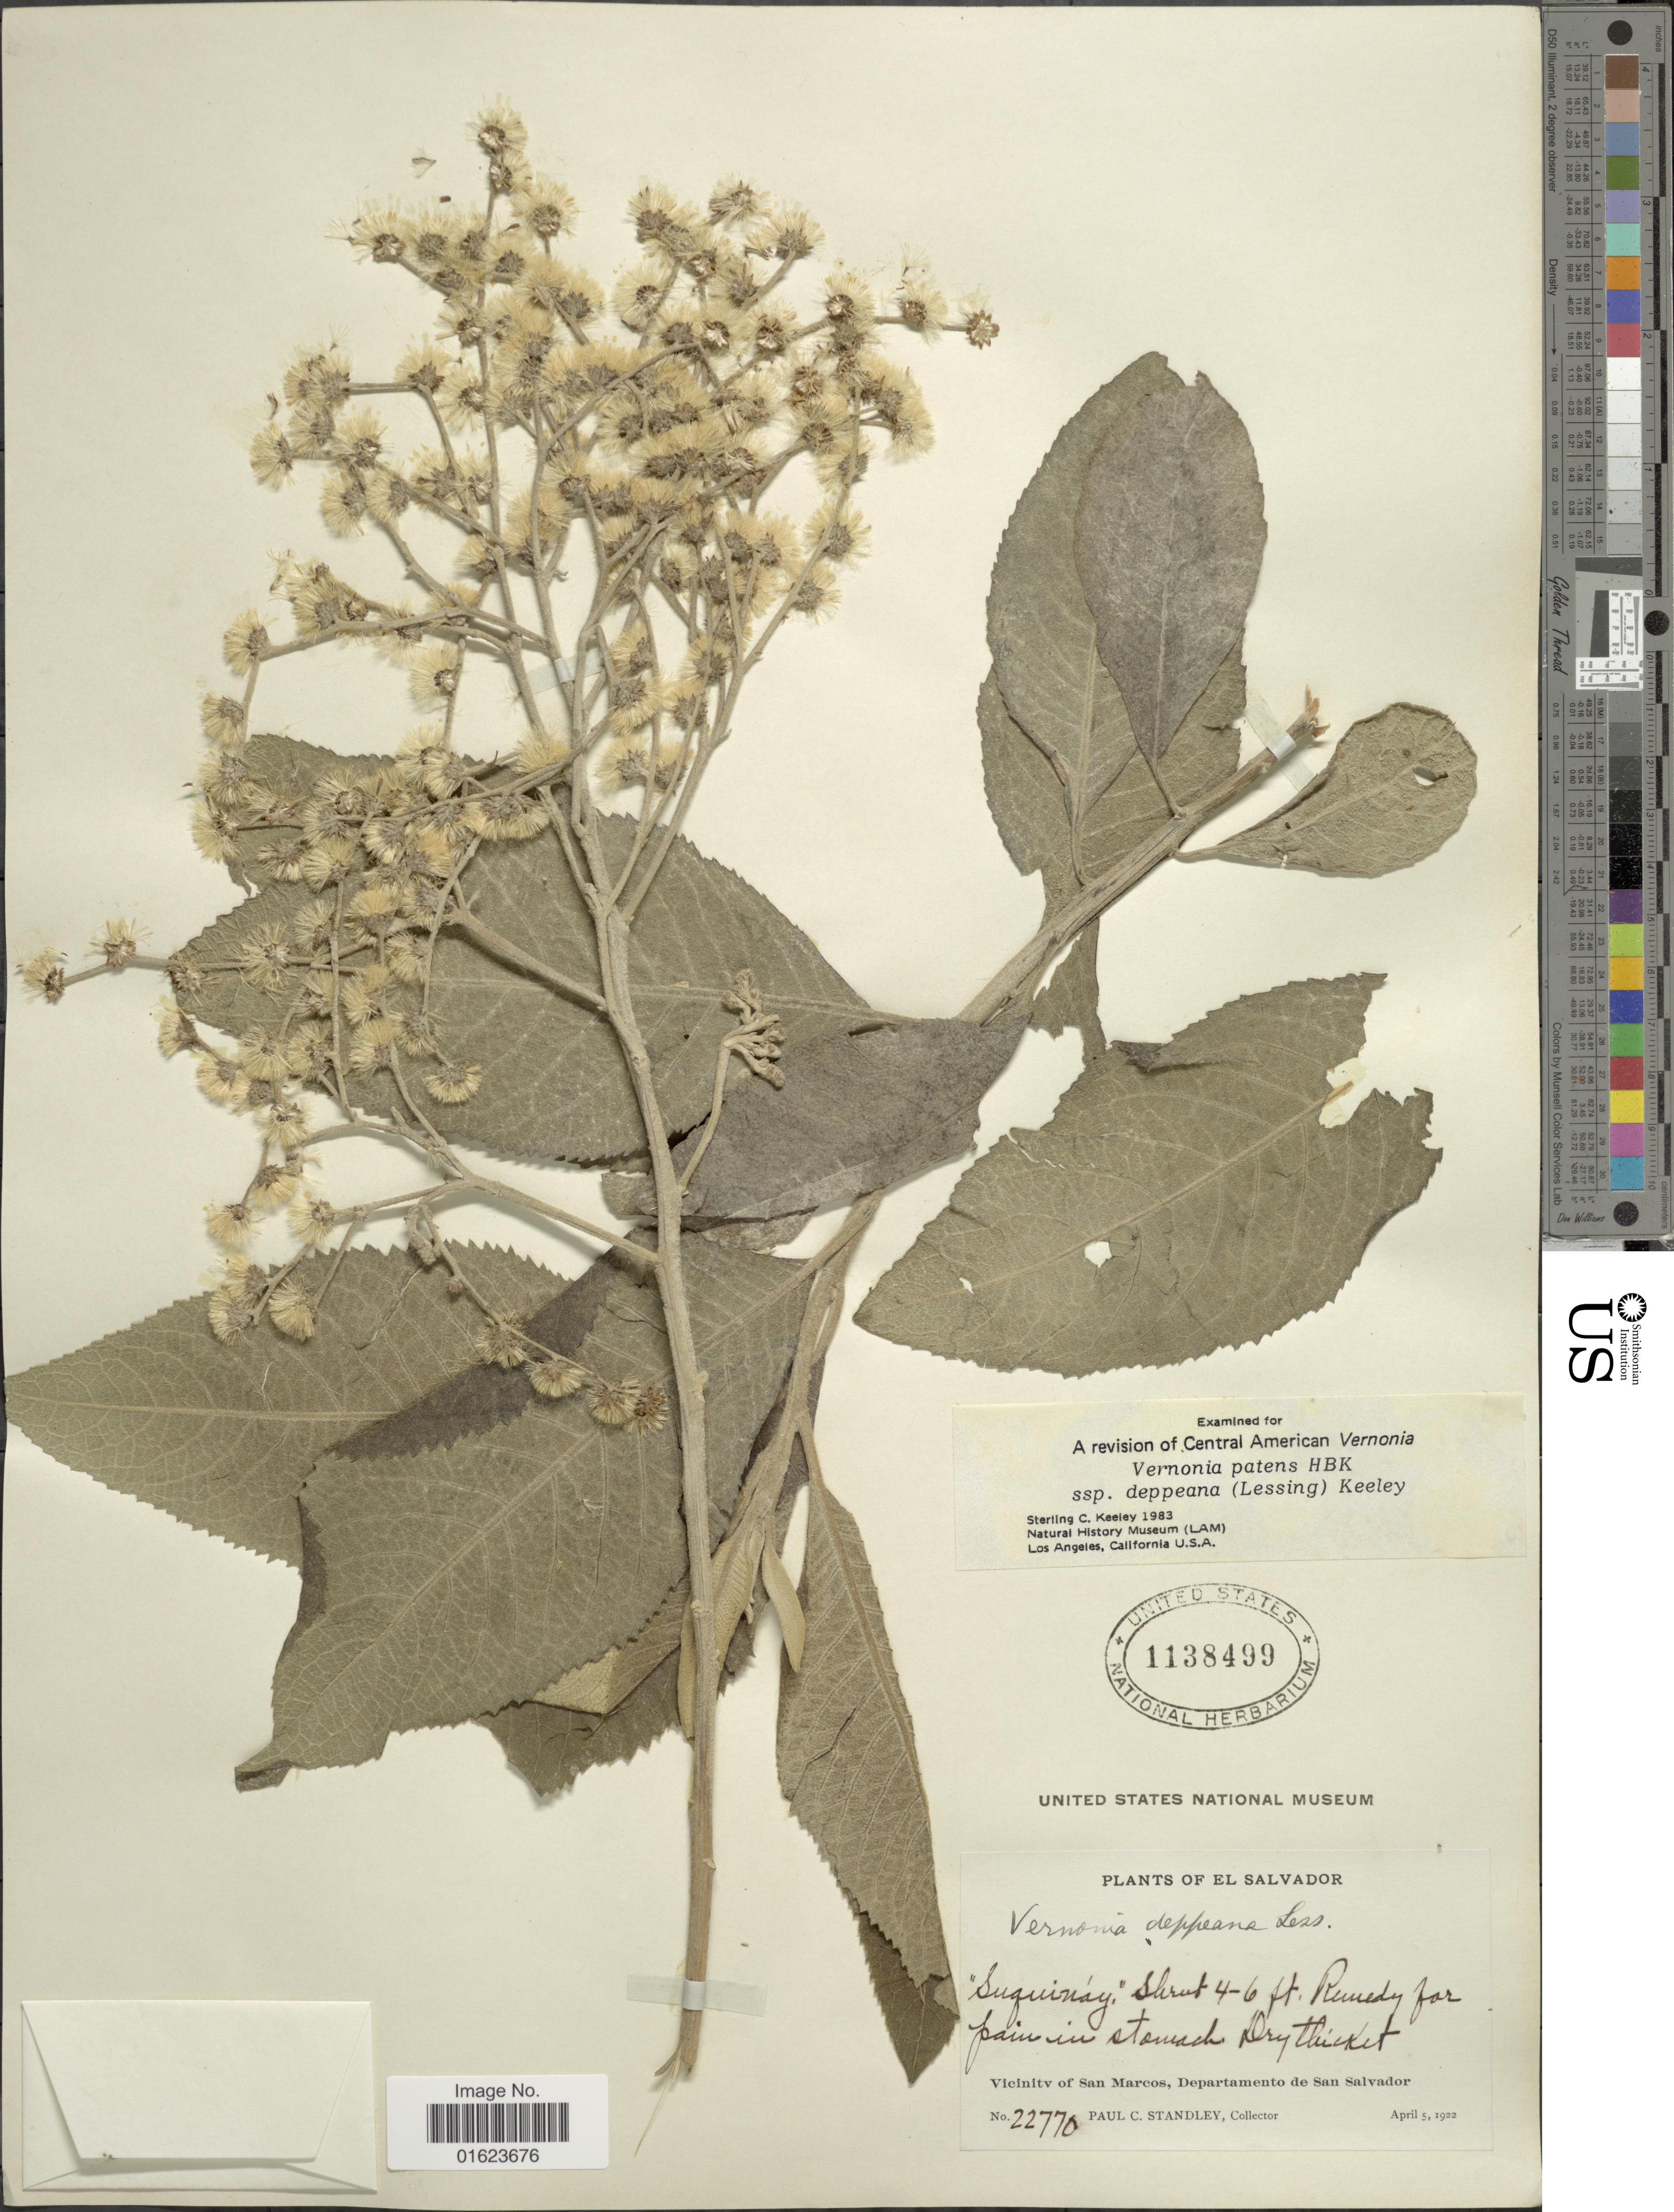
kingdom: Plantae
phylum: Tracheophyta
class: Magnoliopsida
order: Asterales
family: Asteraceae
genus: Vernonanthura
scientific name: Vernonanthura deppeana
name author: (Less.) H. Rob.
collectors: P. C. Standley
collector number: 22770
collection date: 1922-04-05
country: El Salvador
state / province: San Salvador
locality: Vicinity of San Marcos Departamento de San Salvador.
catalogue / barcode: US 1138499